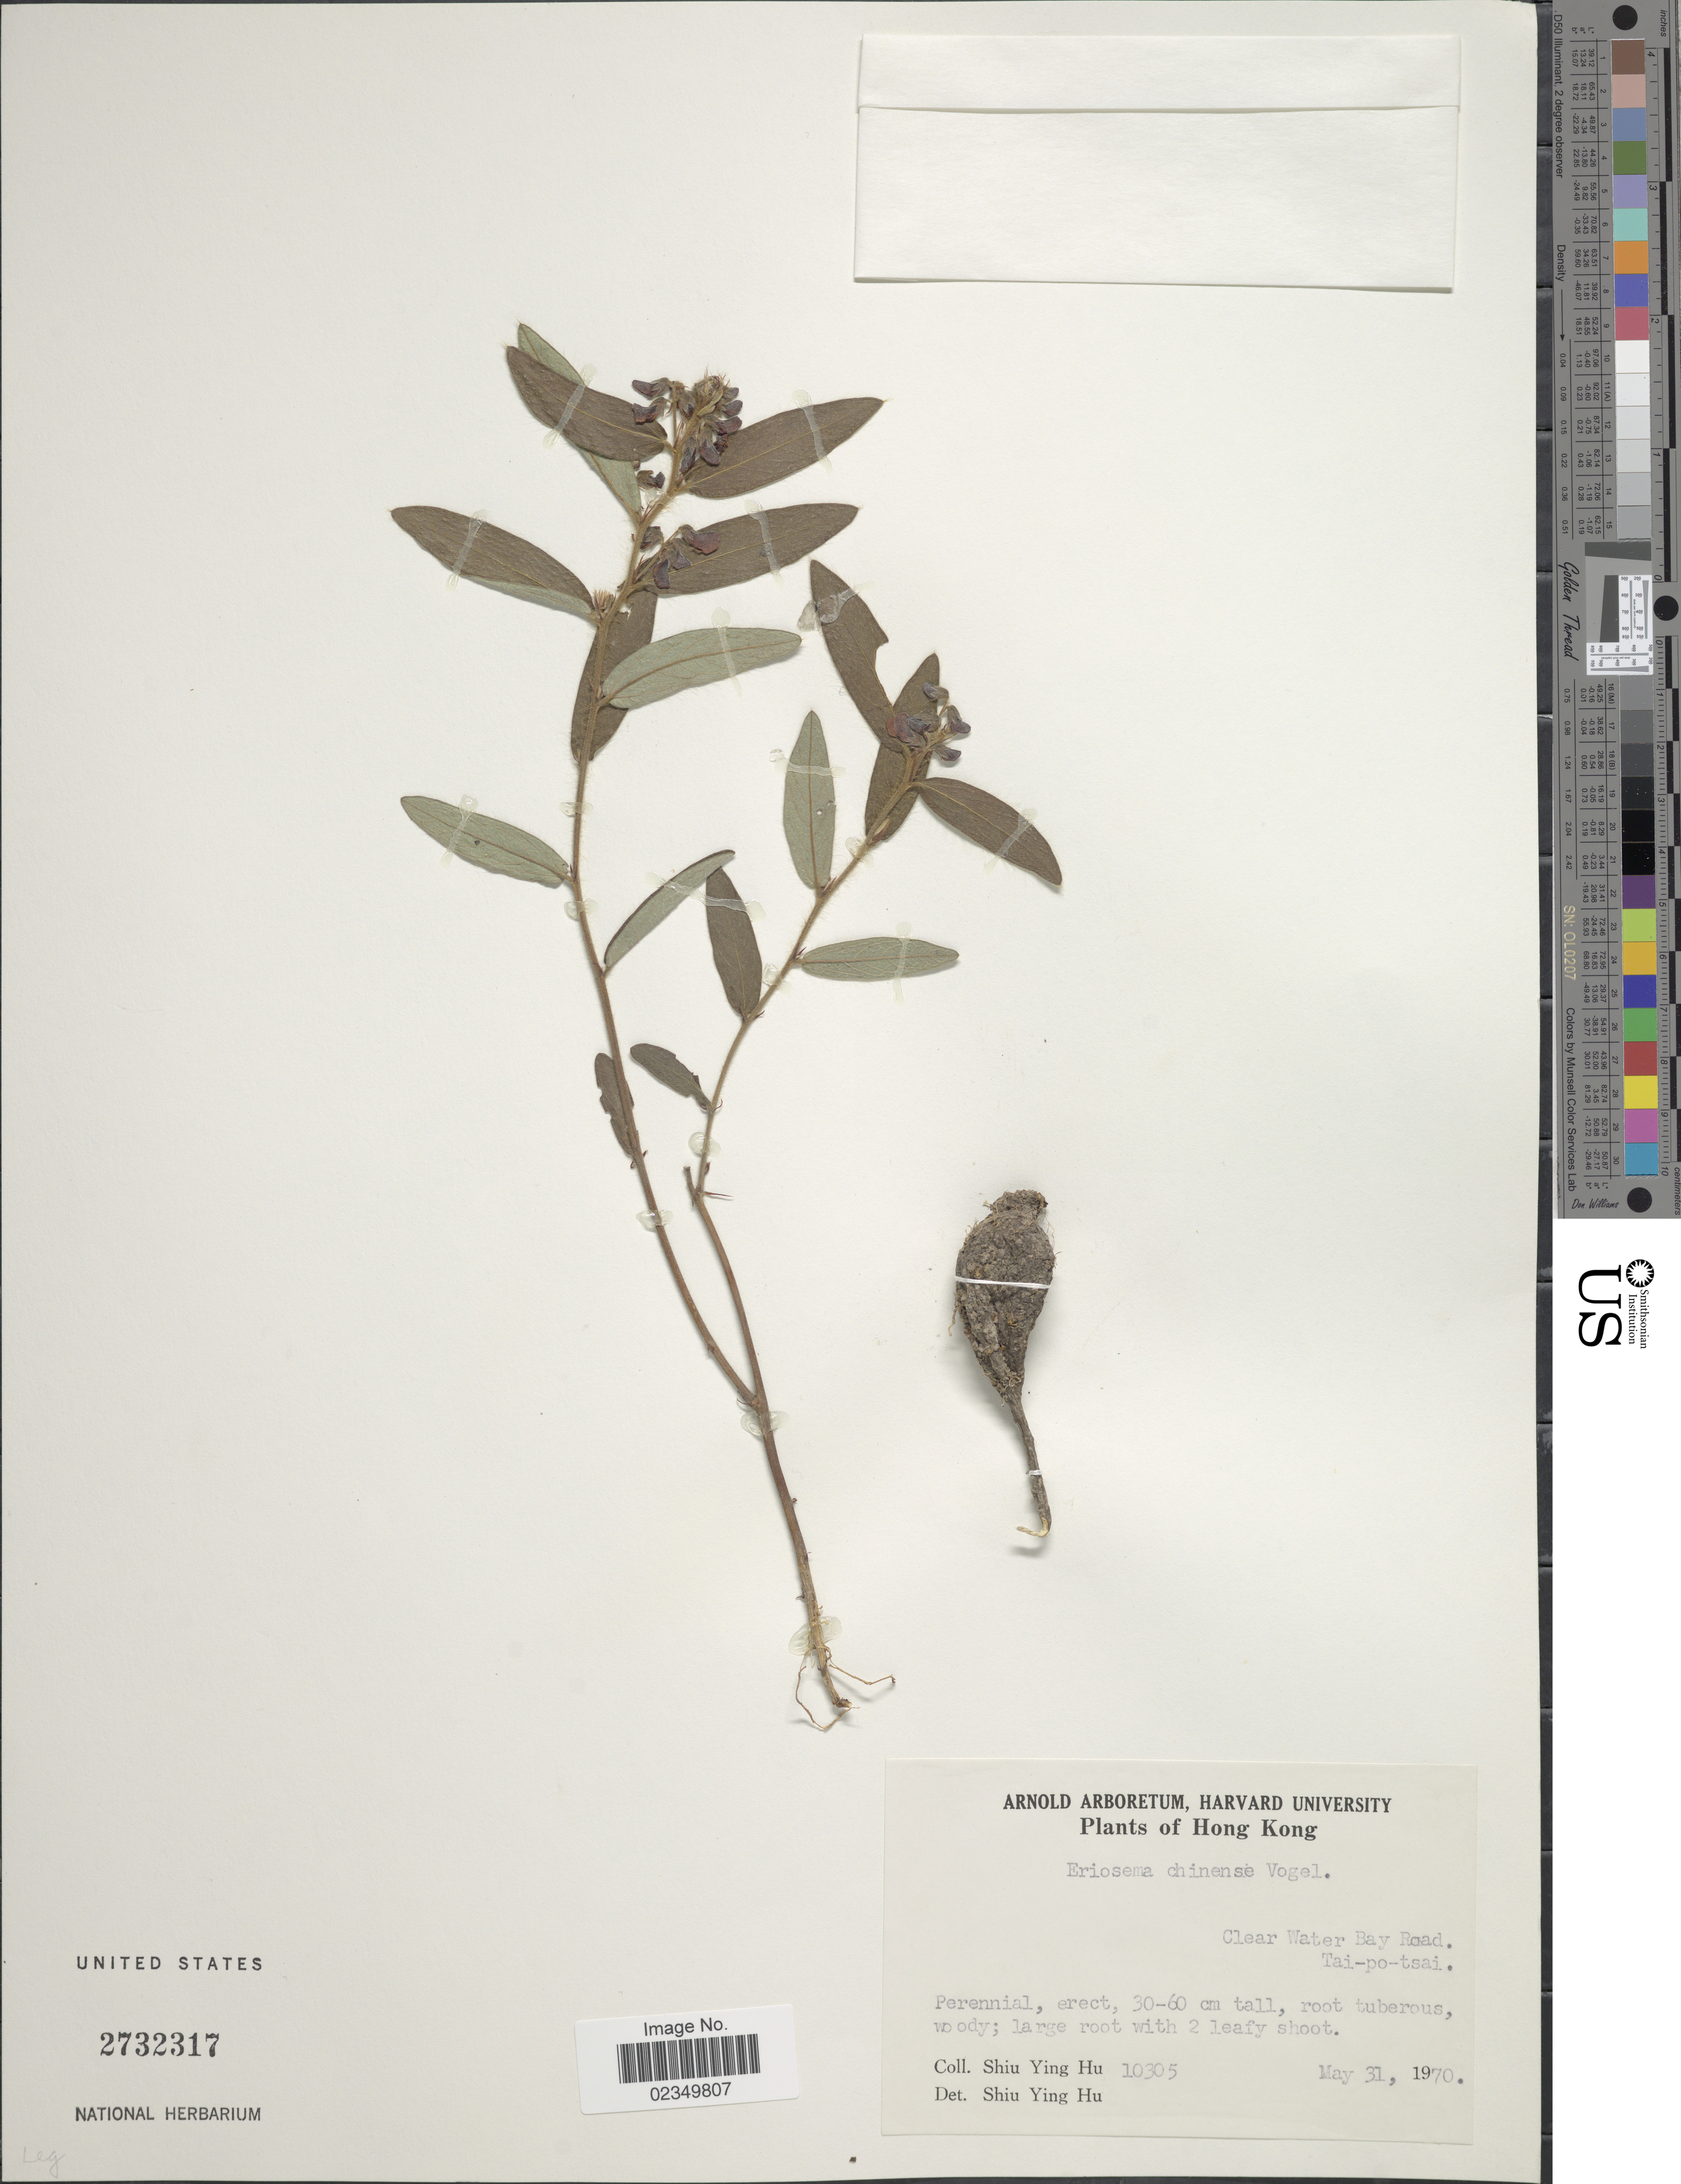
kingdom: Plantae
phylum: Tracheophyta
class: Magnoliopsida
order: Fabales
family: Fabaceae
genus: Eriosema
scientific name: Eriosema chinense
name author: Vogel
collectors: S. Y. Hu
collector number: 10305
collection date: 1970-05-31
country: China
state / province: Hong Kong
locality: Clear Water Bay Road, Tai po Tsai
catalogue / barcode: US 2732317